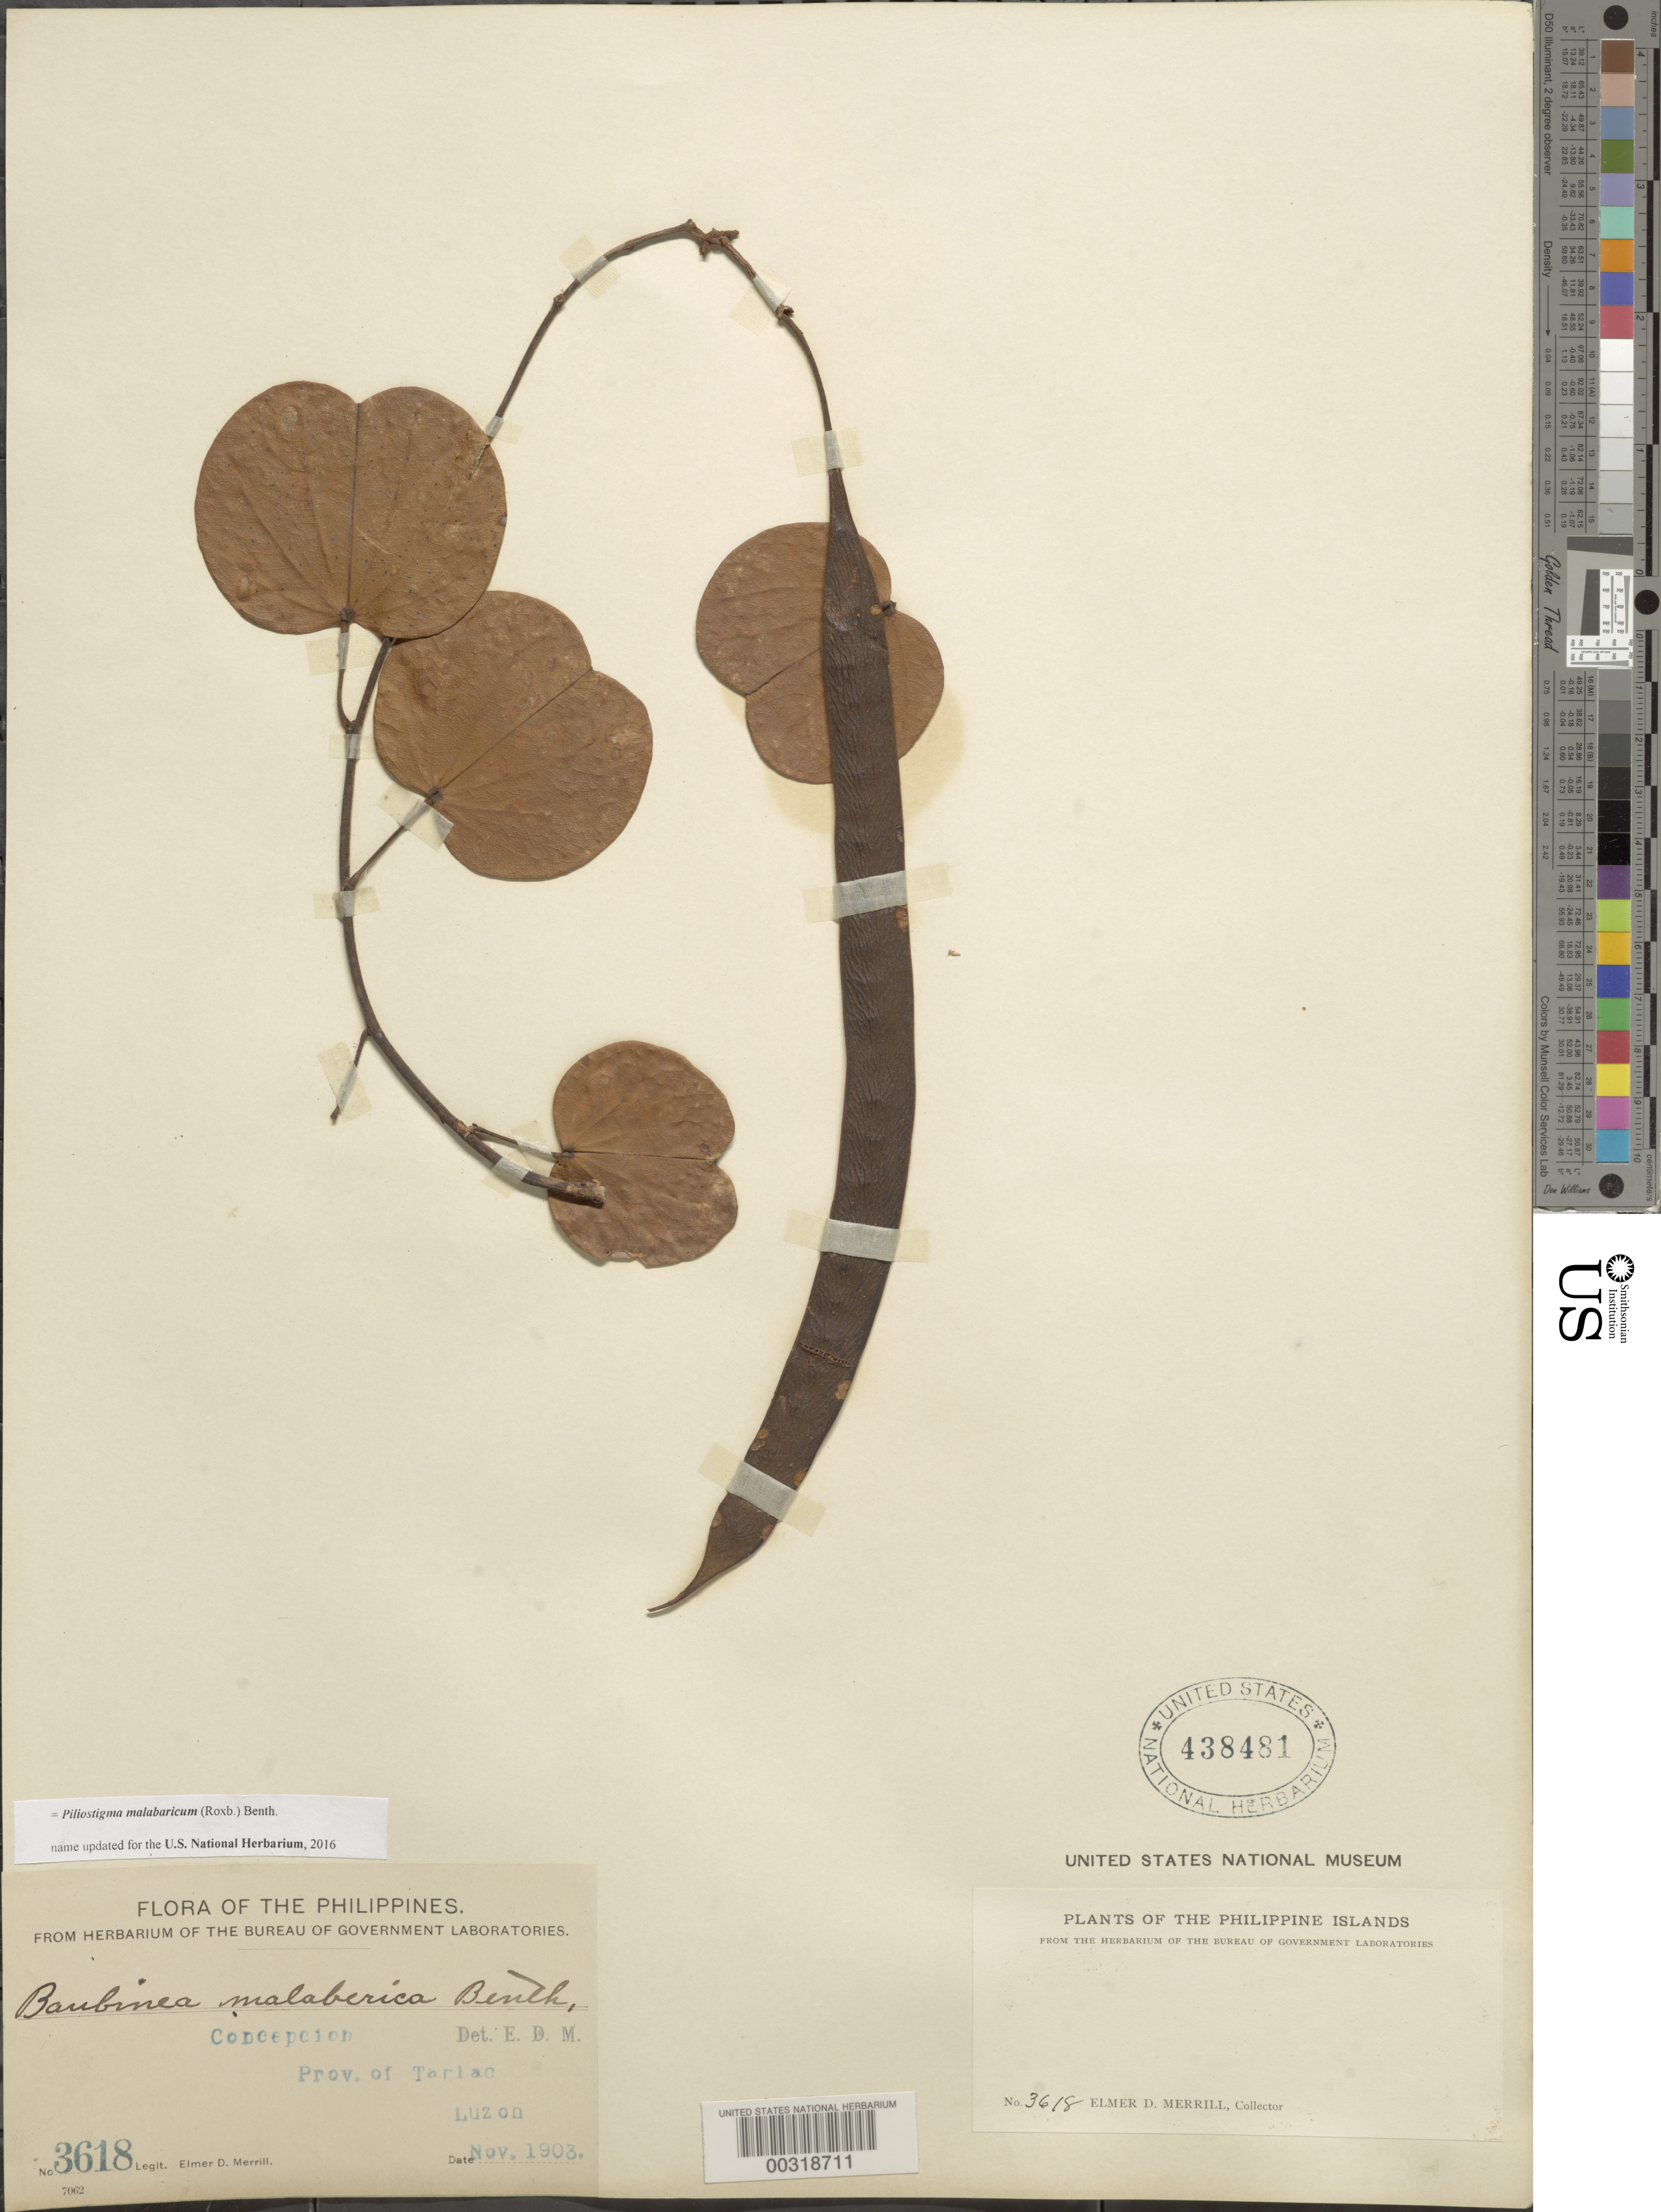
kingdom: Plantae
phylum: Tracheophyta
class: Magnoliopsida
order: Fabales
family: Fabaceae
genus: Piliostigma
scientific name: Piliostigma malabaricum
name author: (Roxb.) Benth.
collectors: E. D. Merrill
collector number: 3618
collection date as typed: Nov 1903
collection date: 1903-11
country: Philippines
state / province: Central Luzon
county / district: Tarlac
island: Luzon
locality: Concepcion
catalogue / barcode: US 438481